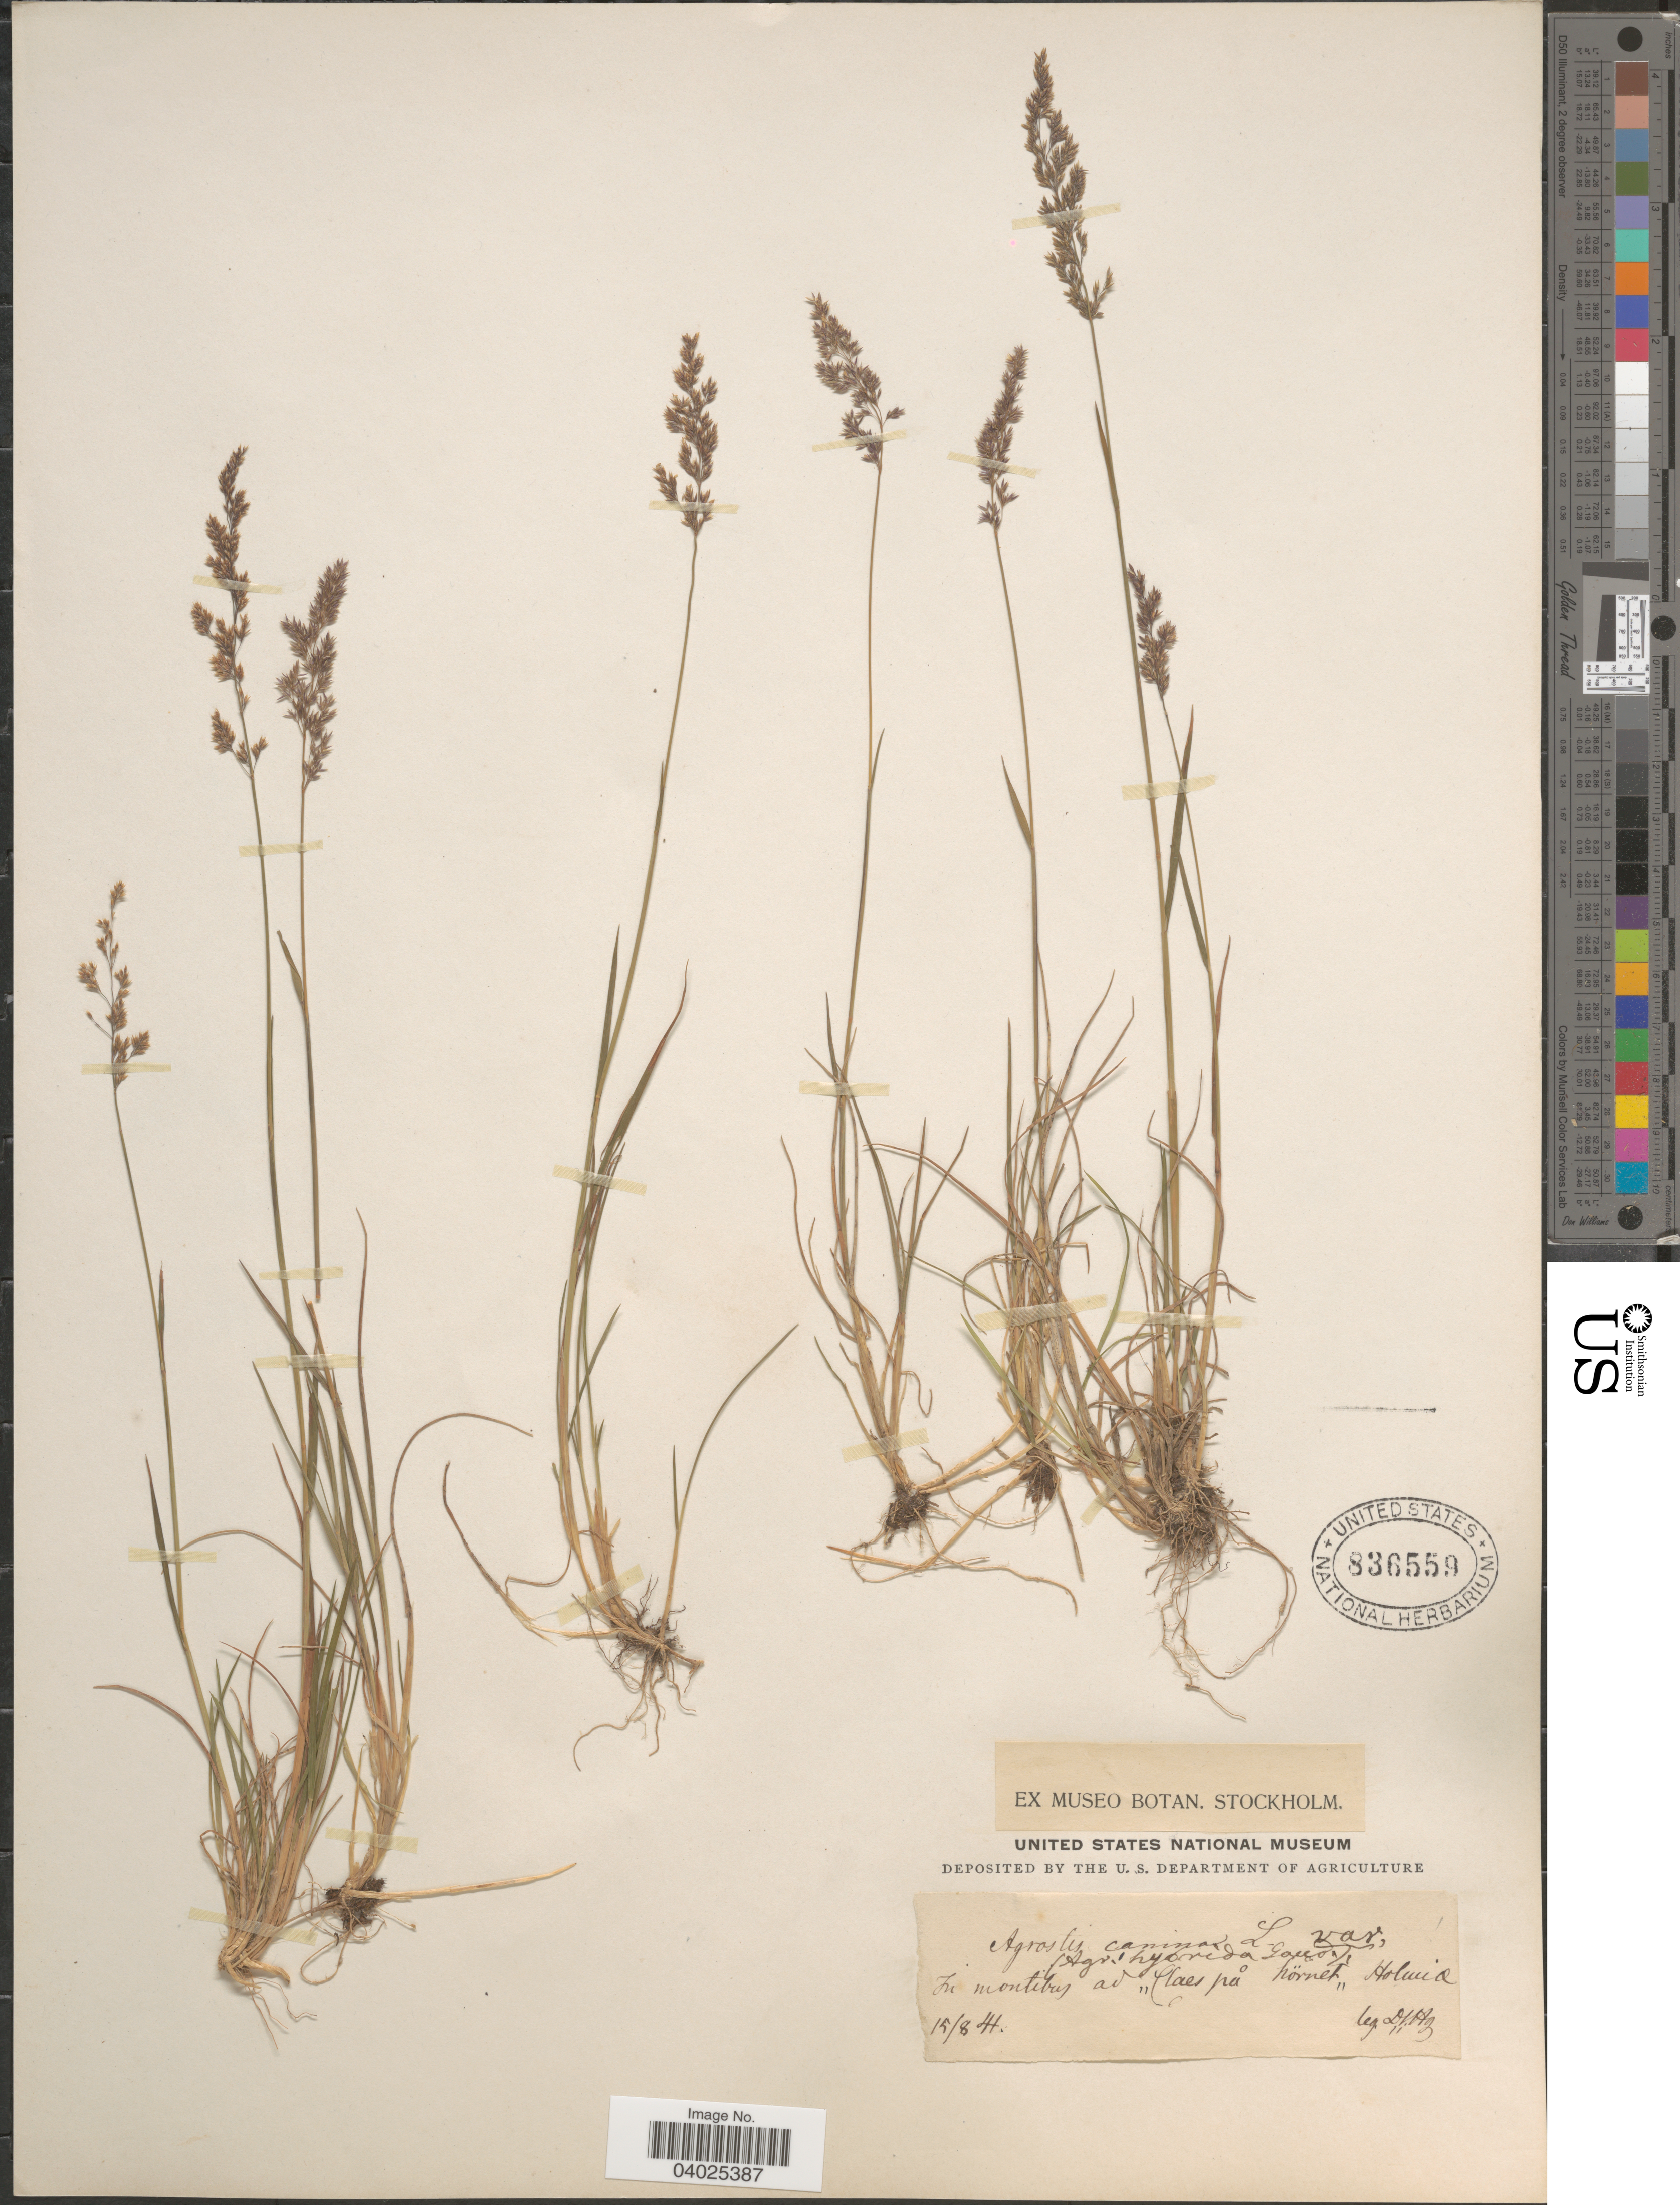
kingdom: Plantae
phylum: Tracheophyta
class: Liliopsida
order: Poales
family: Poaceae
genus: Agrostis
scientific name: Agrostis canina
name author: L.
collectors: D. W. A.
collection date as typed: Transcribed d/m/y: 15/8/41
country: Sweden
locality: In montibus ad ,,Plaes på hörnet,, Holmia.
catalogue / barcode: US 836559